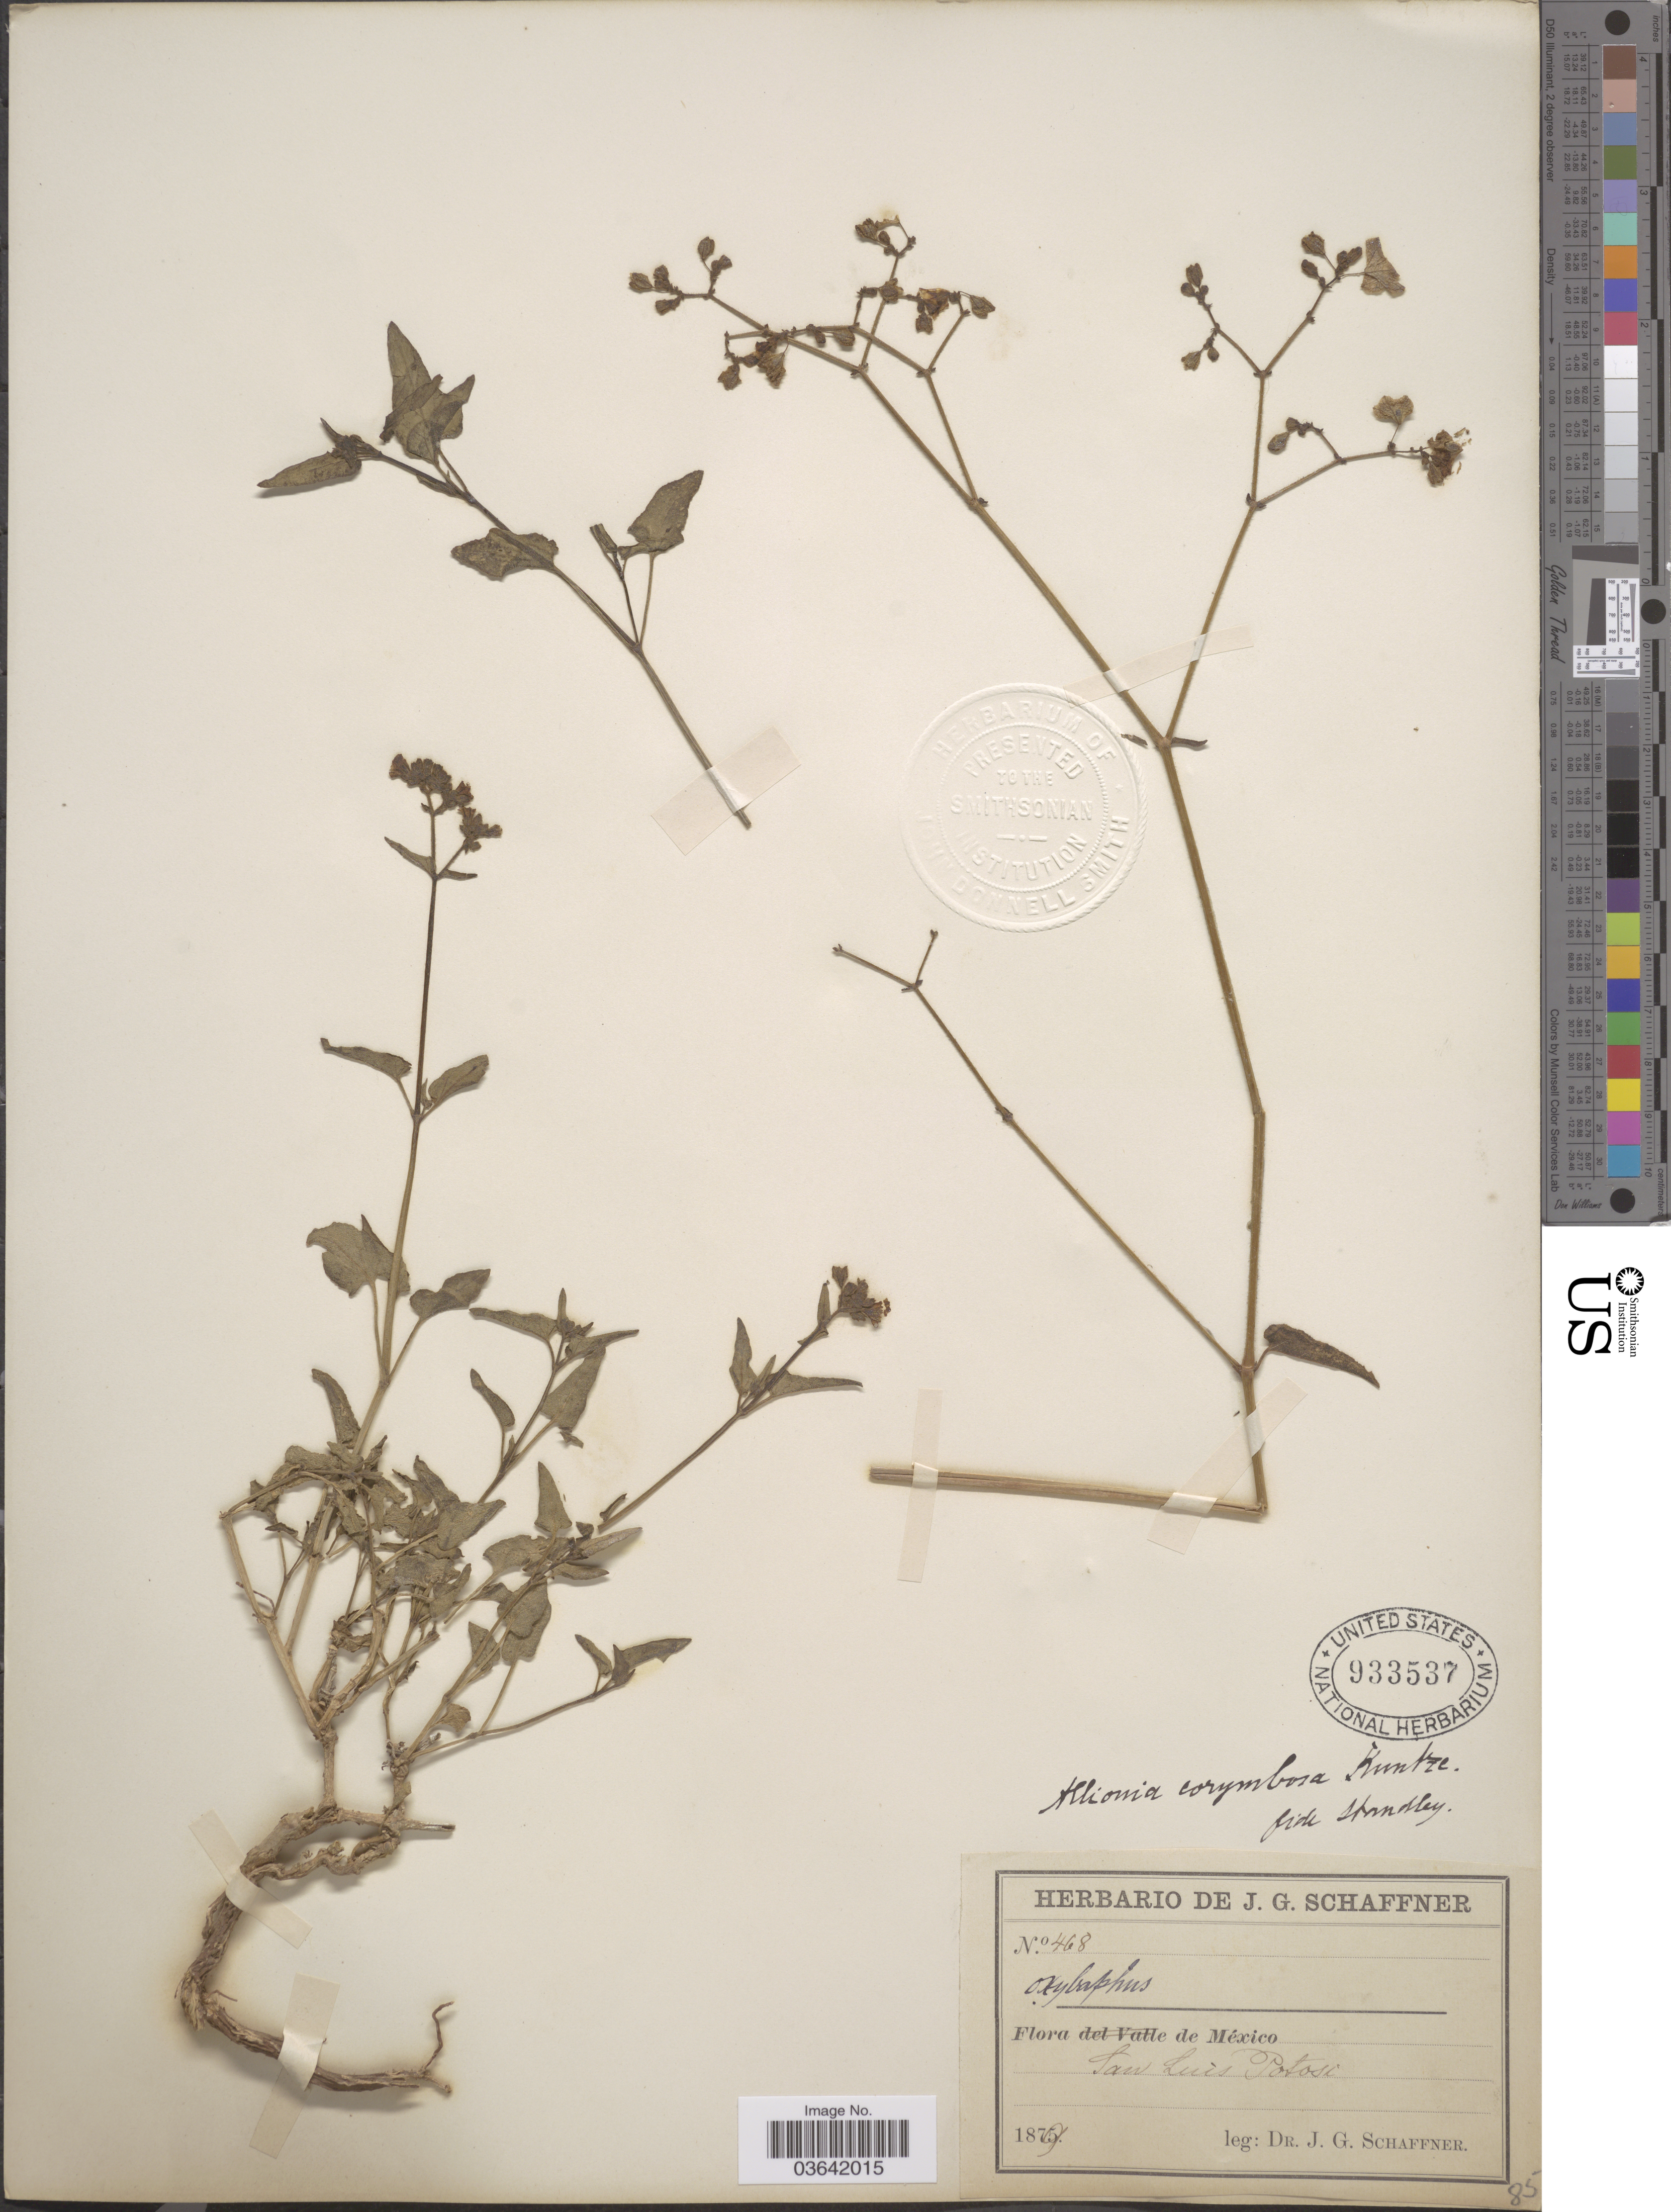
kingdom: Plantae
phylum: Tracheophyta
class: Magnoliopsida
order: Caryophyllales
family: Nyctaginaceae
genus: Mirabilis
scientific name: Mirabilis glabrifolia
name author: (Ort.) I.M. Johnst.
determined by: Strong, Mark T., (BOT), Smithsonian Institution - National Museum of Natural History (UNITED STATES)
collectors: J. G. Schaffner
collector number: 468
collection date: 1879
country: Mexico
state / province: San Luis Potosí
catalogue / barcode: US 933537